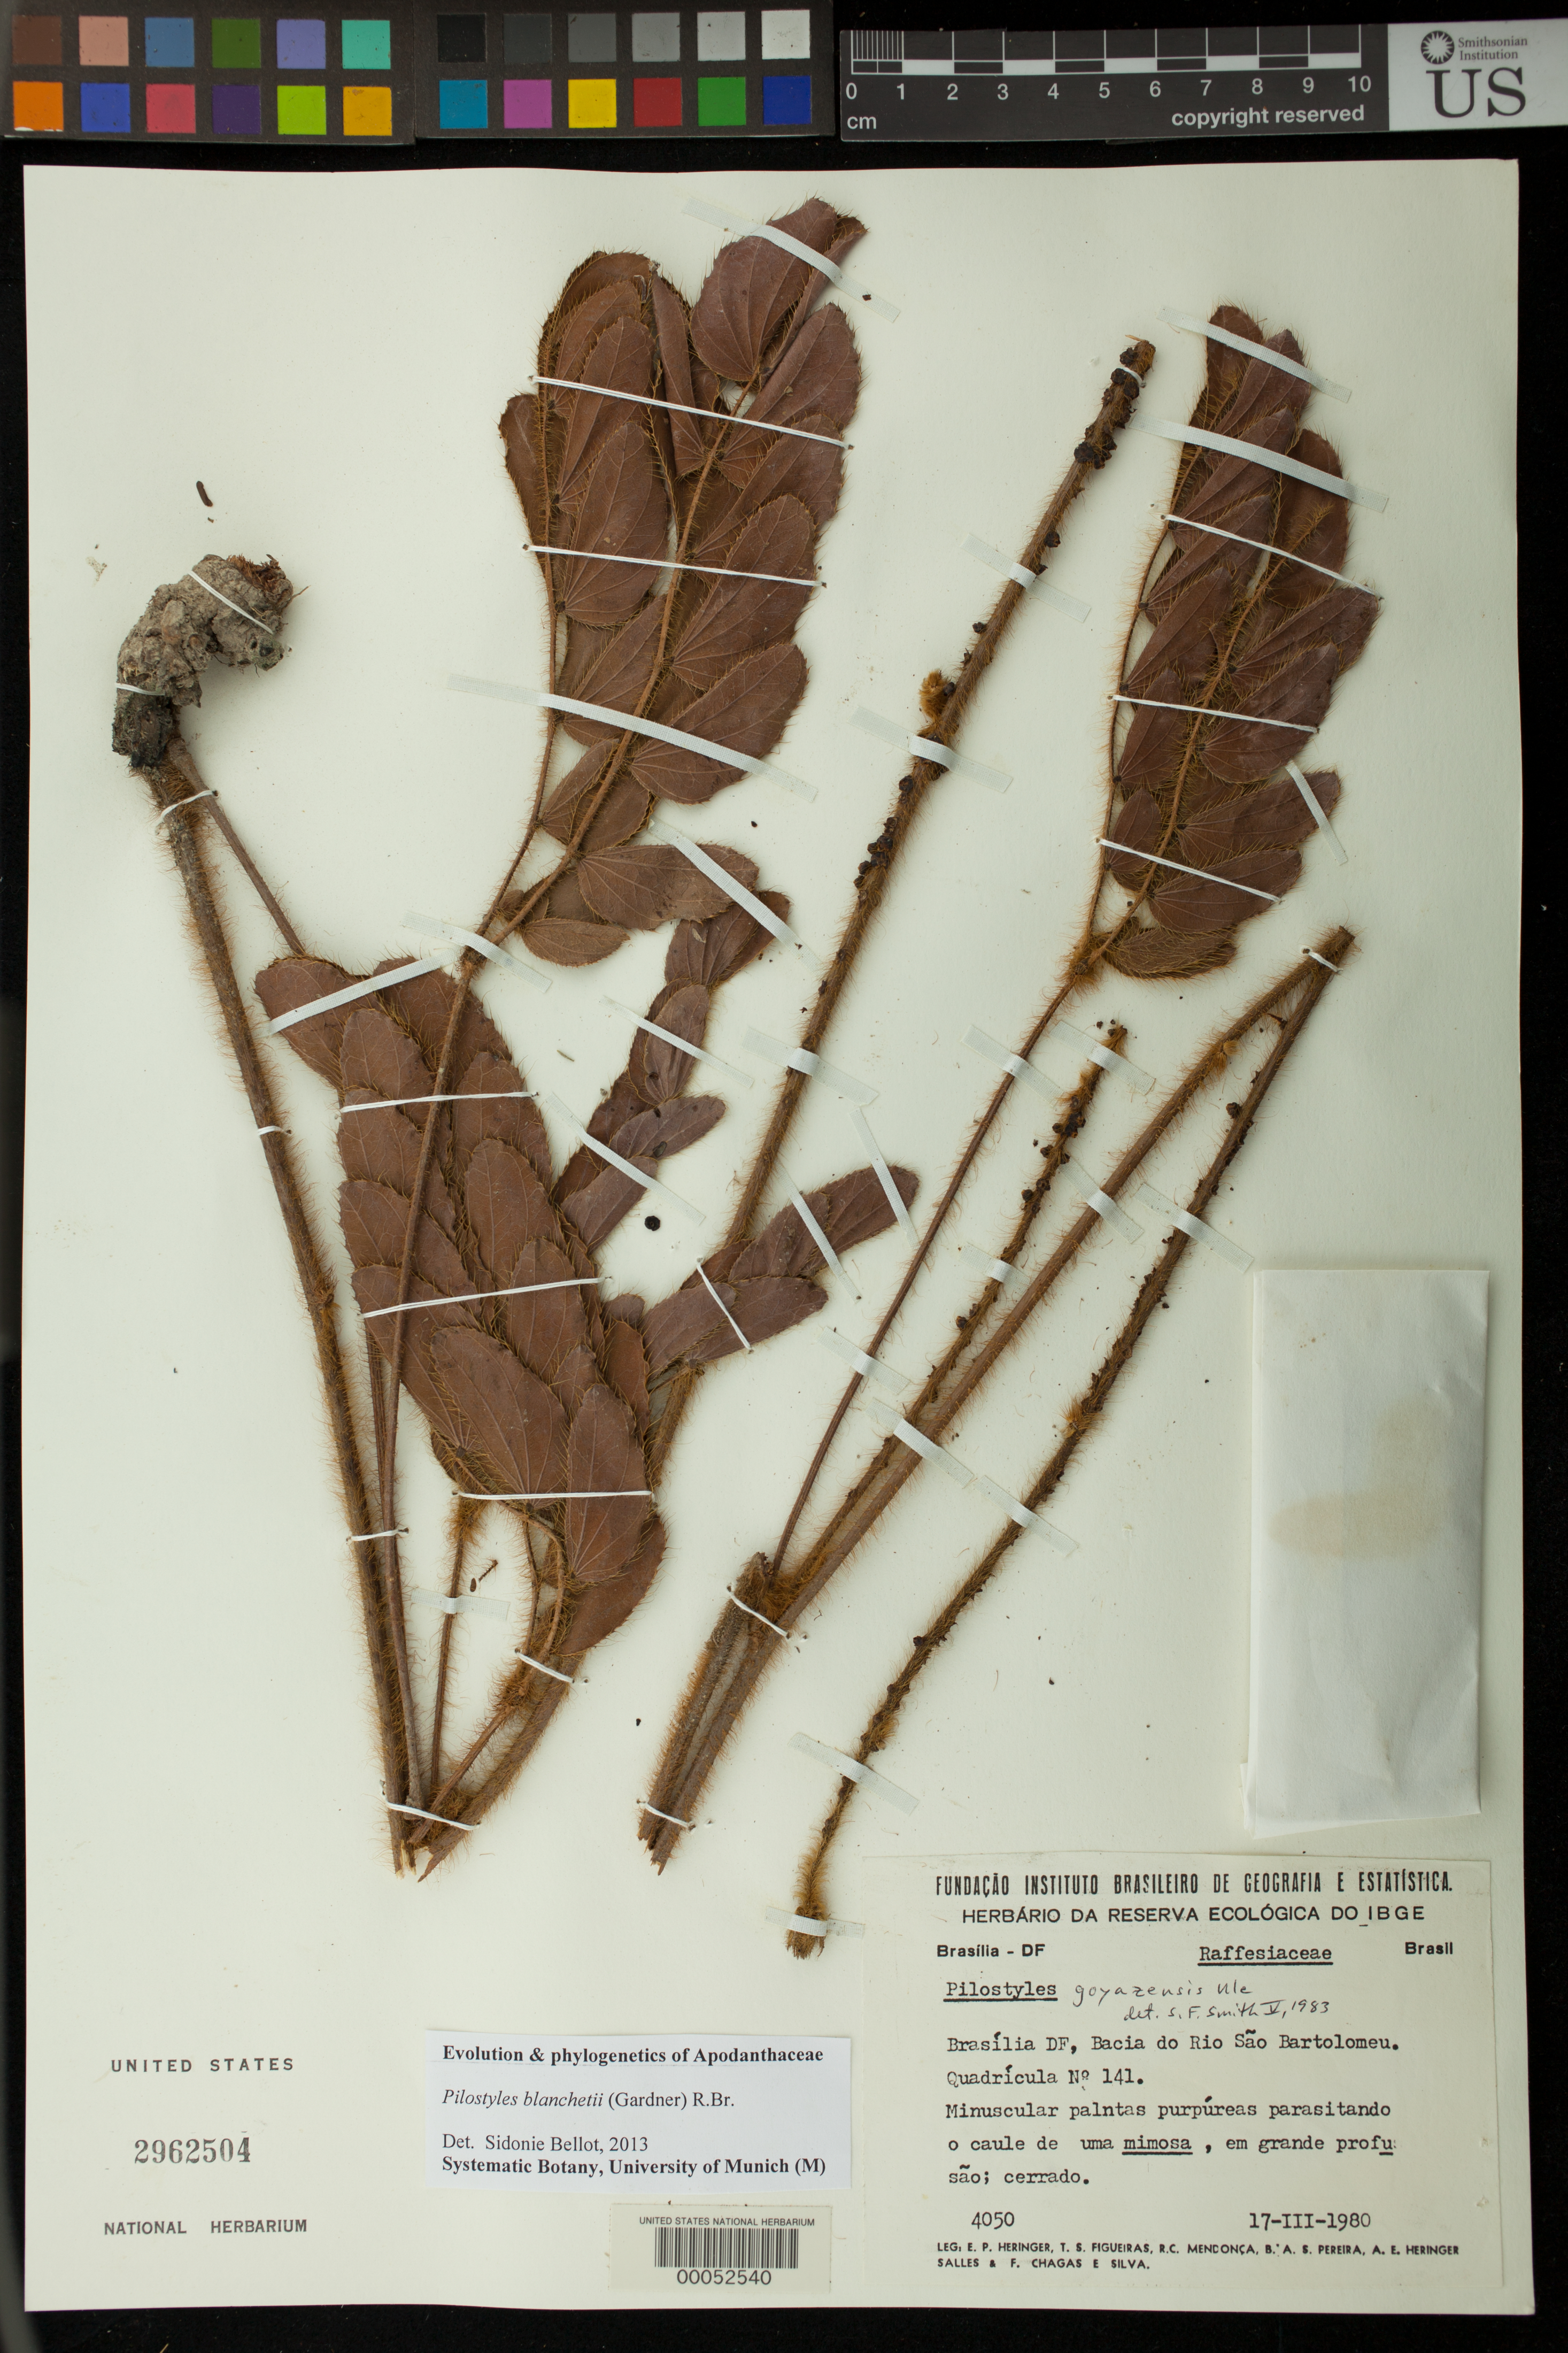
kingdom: Plantae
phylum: Tracheophyta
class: Magnoliopsida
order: Cucurbitales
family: Apodanthaceae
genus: Pilostyles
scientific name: Pilostyles blanchetii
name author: (Gardner) R. Br.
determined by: Bellot, Sidonie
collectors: E. P. Heringer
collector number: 4050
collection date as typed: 17 Mar 1980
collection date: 1980-03-17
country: Brazil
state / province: Distrito Federal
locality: Bacia so rio sao bartolomeu.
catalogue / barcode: US 2962504